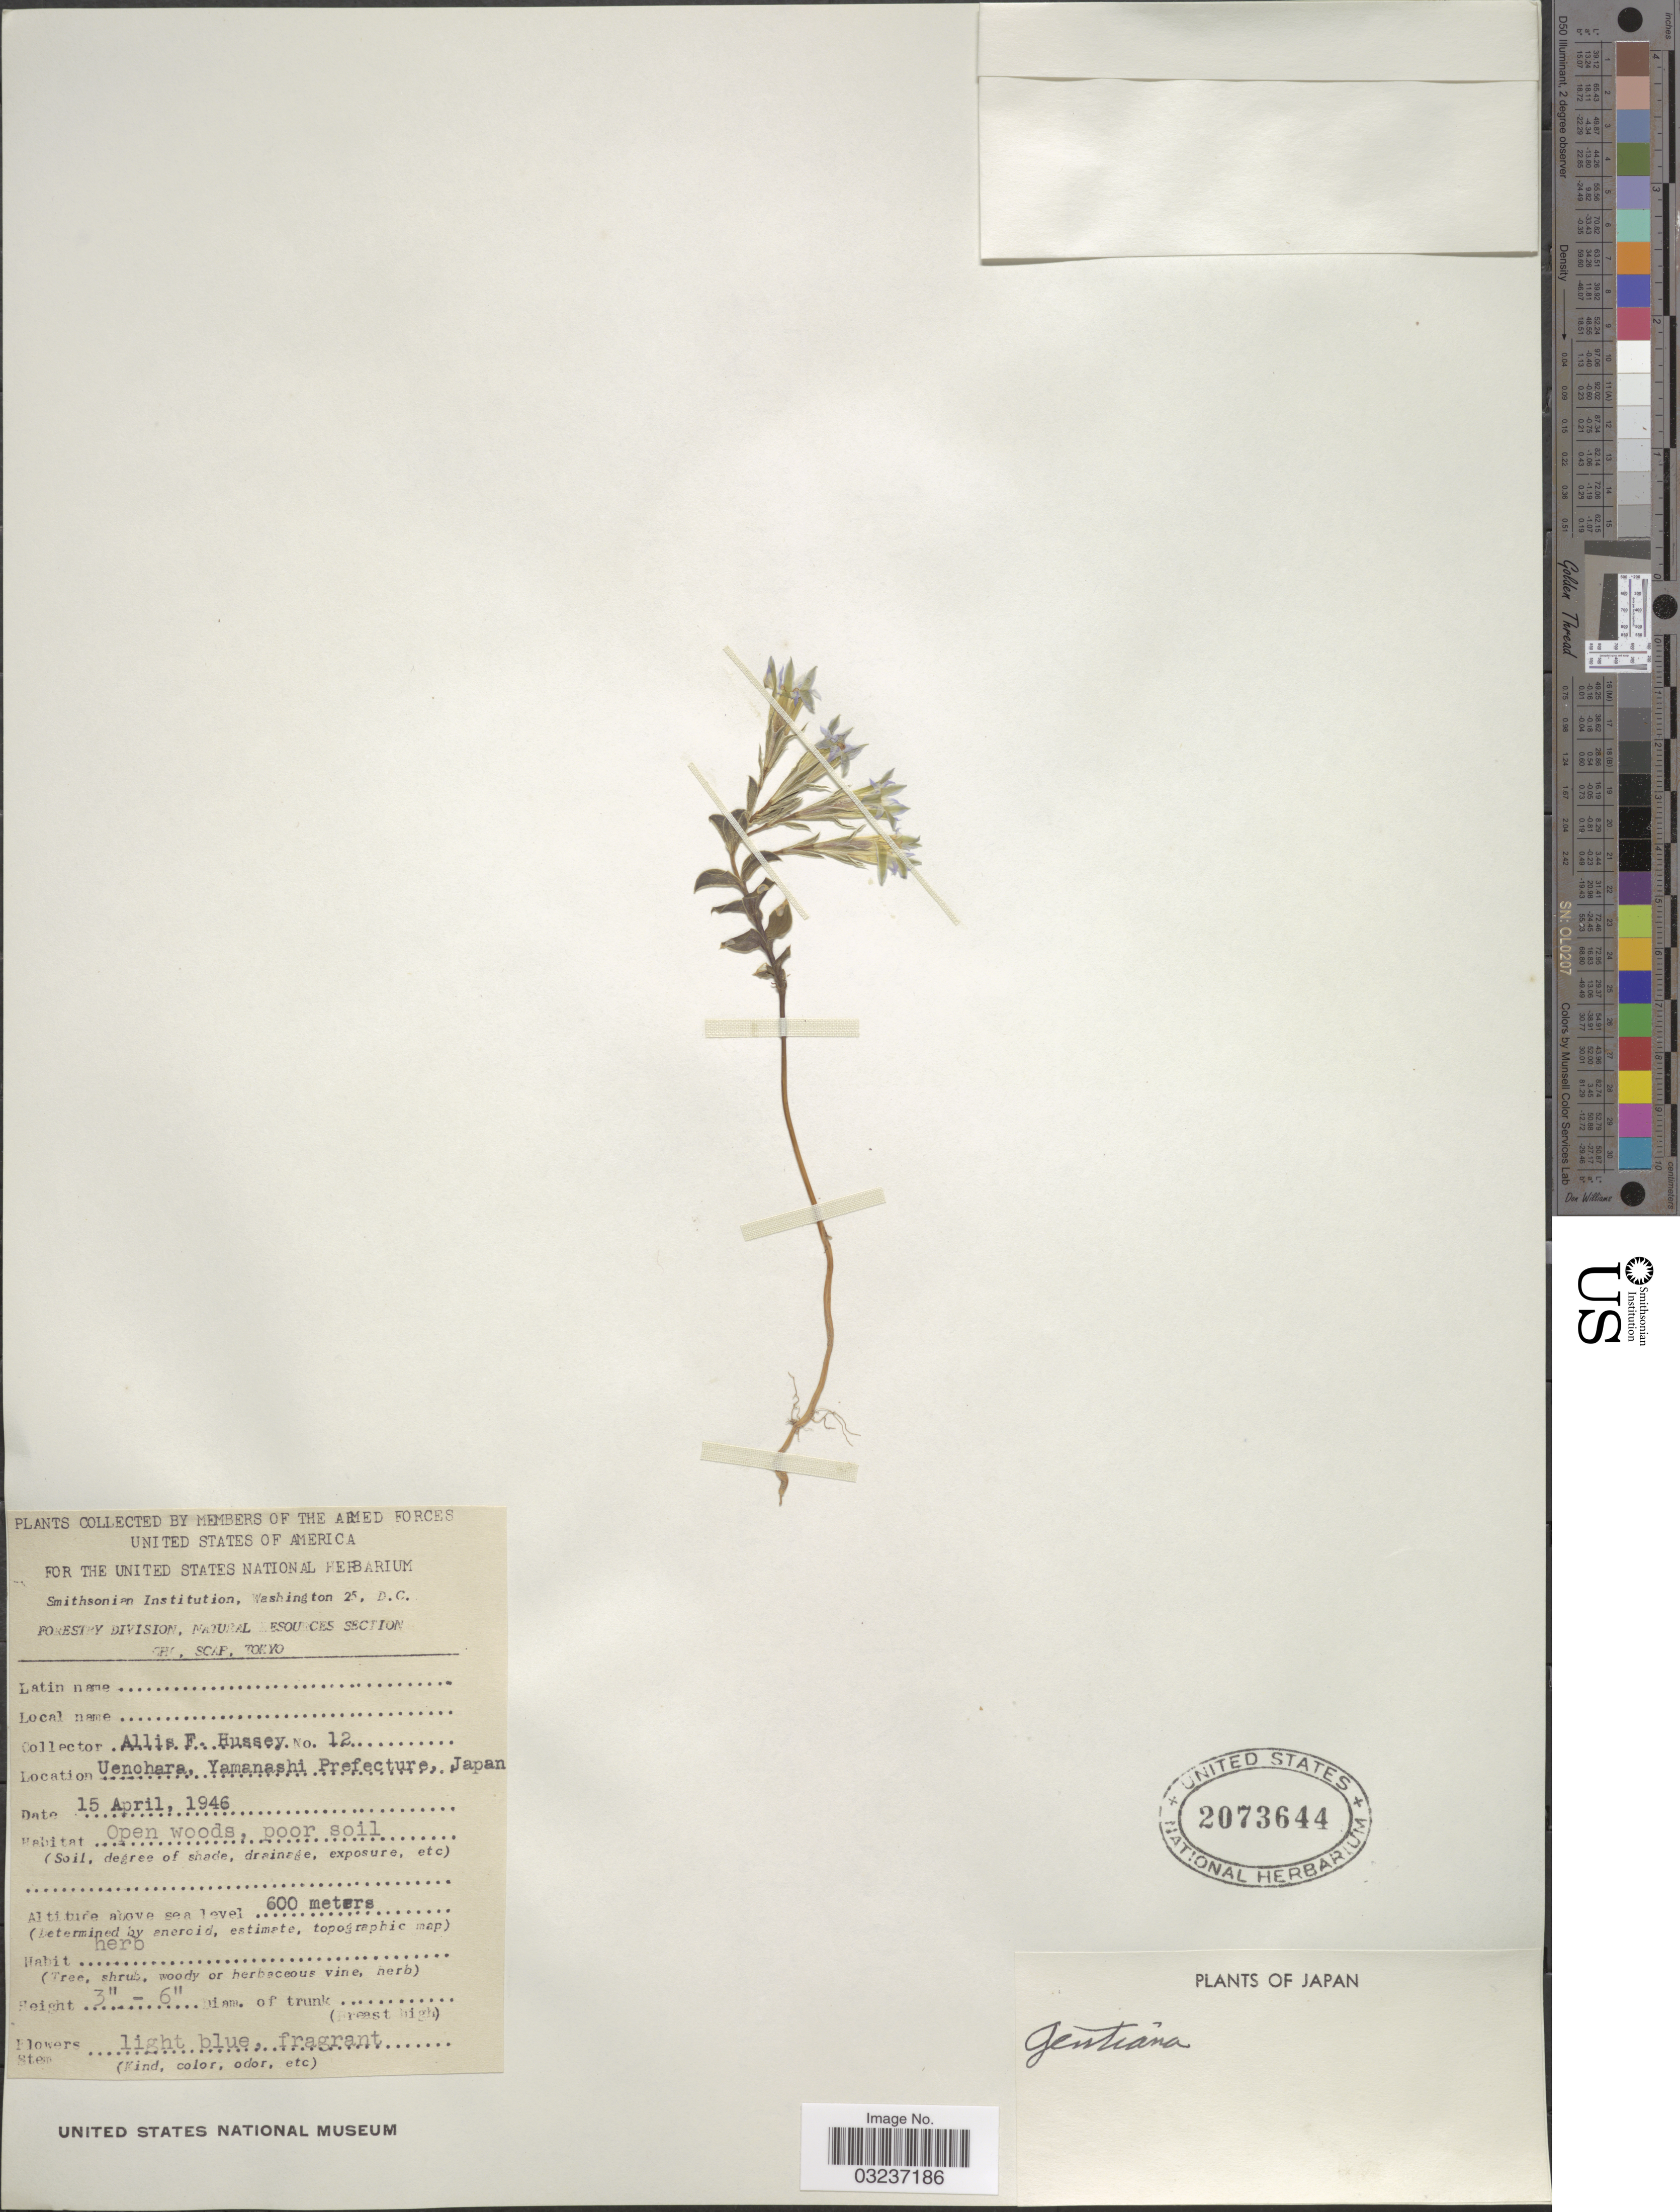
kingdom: Plantae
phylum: Tracheophyta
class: Magnoliopsida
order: Gentianales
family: Gentianaceae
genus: Gentiana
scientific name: Gentiana sp.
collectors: A. Hussey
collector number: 12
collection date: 1946-04-15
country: Japan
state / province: Yamanasi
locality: Uenohara Yamanashi Prefecture.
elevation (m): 600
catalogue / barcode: US 2073644